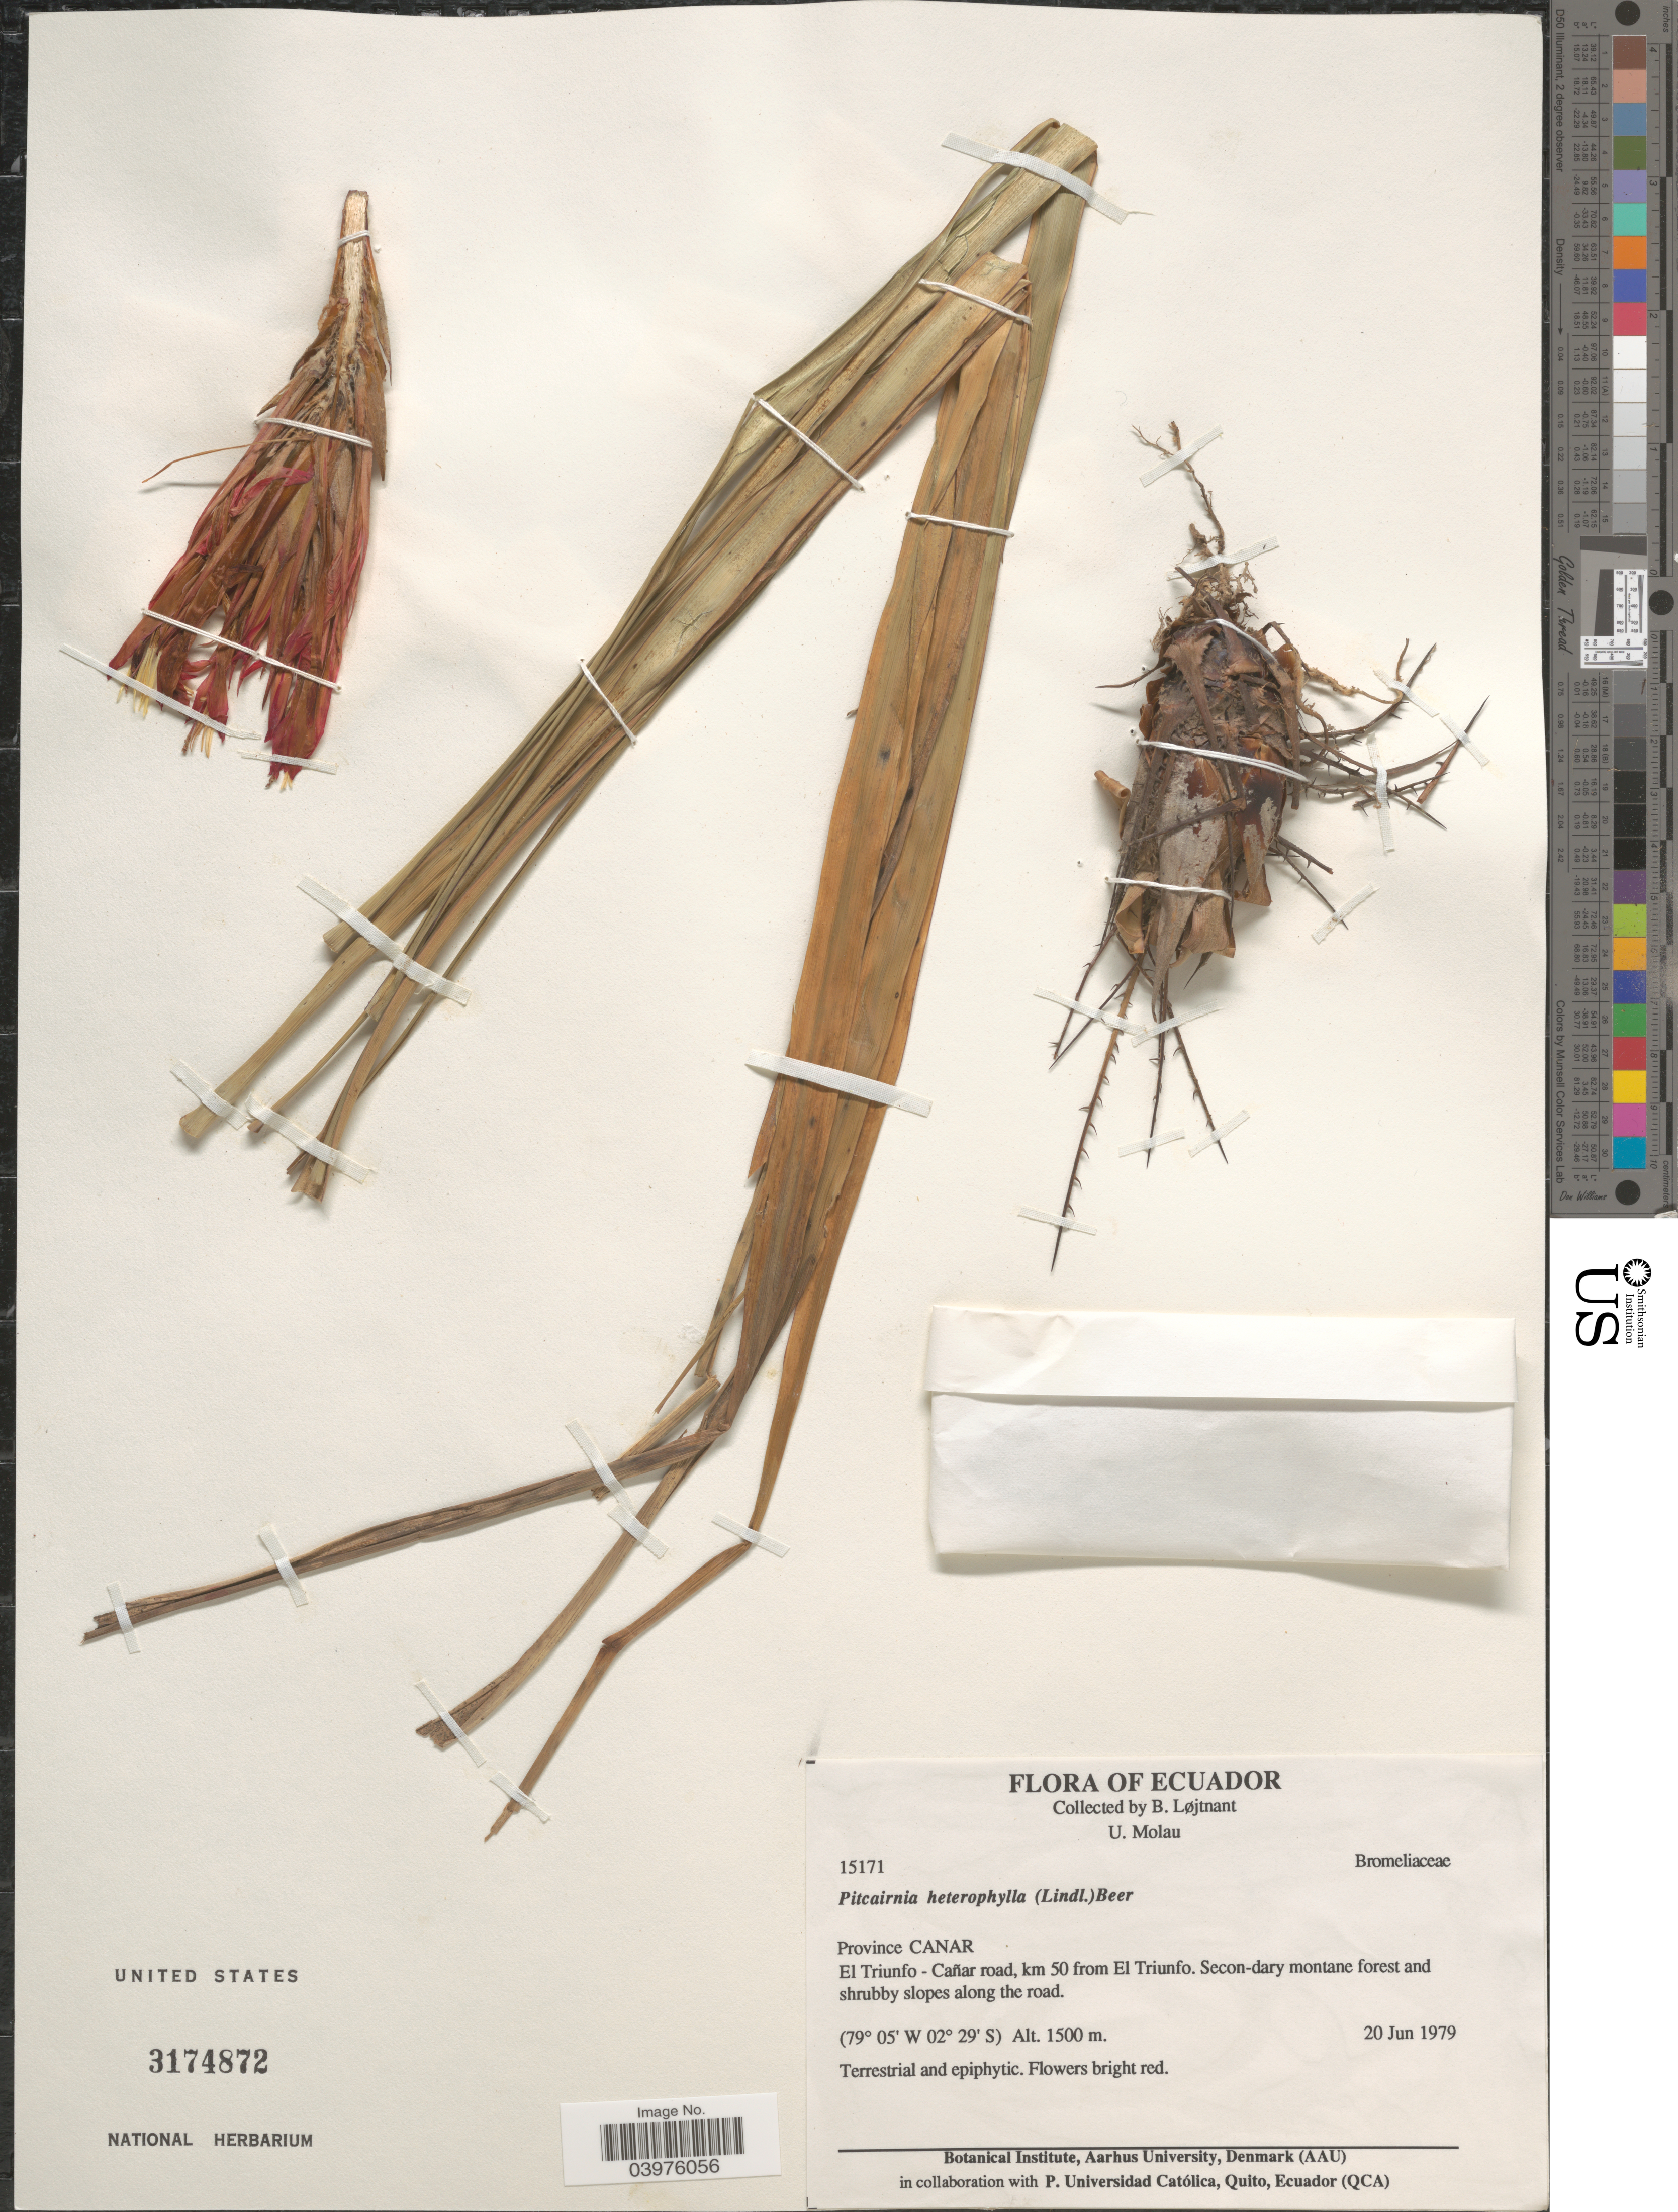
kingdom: Plantae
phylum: Tracheophyta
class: Liliopsida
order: Poales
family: Bromeliaceae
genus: Pitcairnia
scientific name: Pitcairnia heterophylla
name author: (Lindl.) Beer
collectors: B. Löjtnant & U. Molau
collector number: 15171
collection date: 1979-06-20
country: Ecuador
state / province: Cañar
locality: El Triunfo - Cañar road, km 50 from El Triunfo. Secon-dary montane forest and shrubby slopes along the road.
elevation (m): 1500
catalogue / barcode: US 3174872